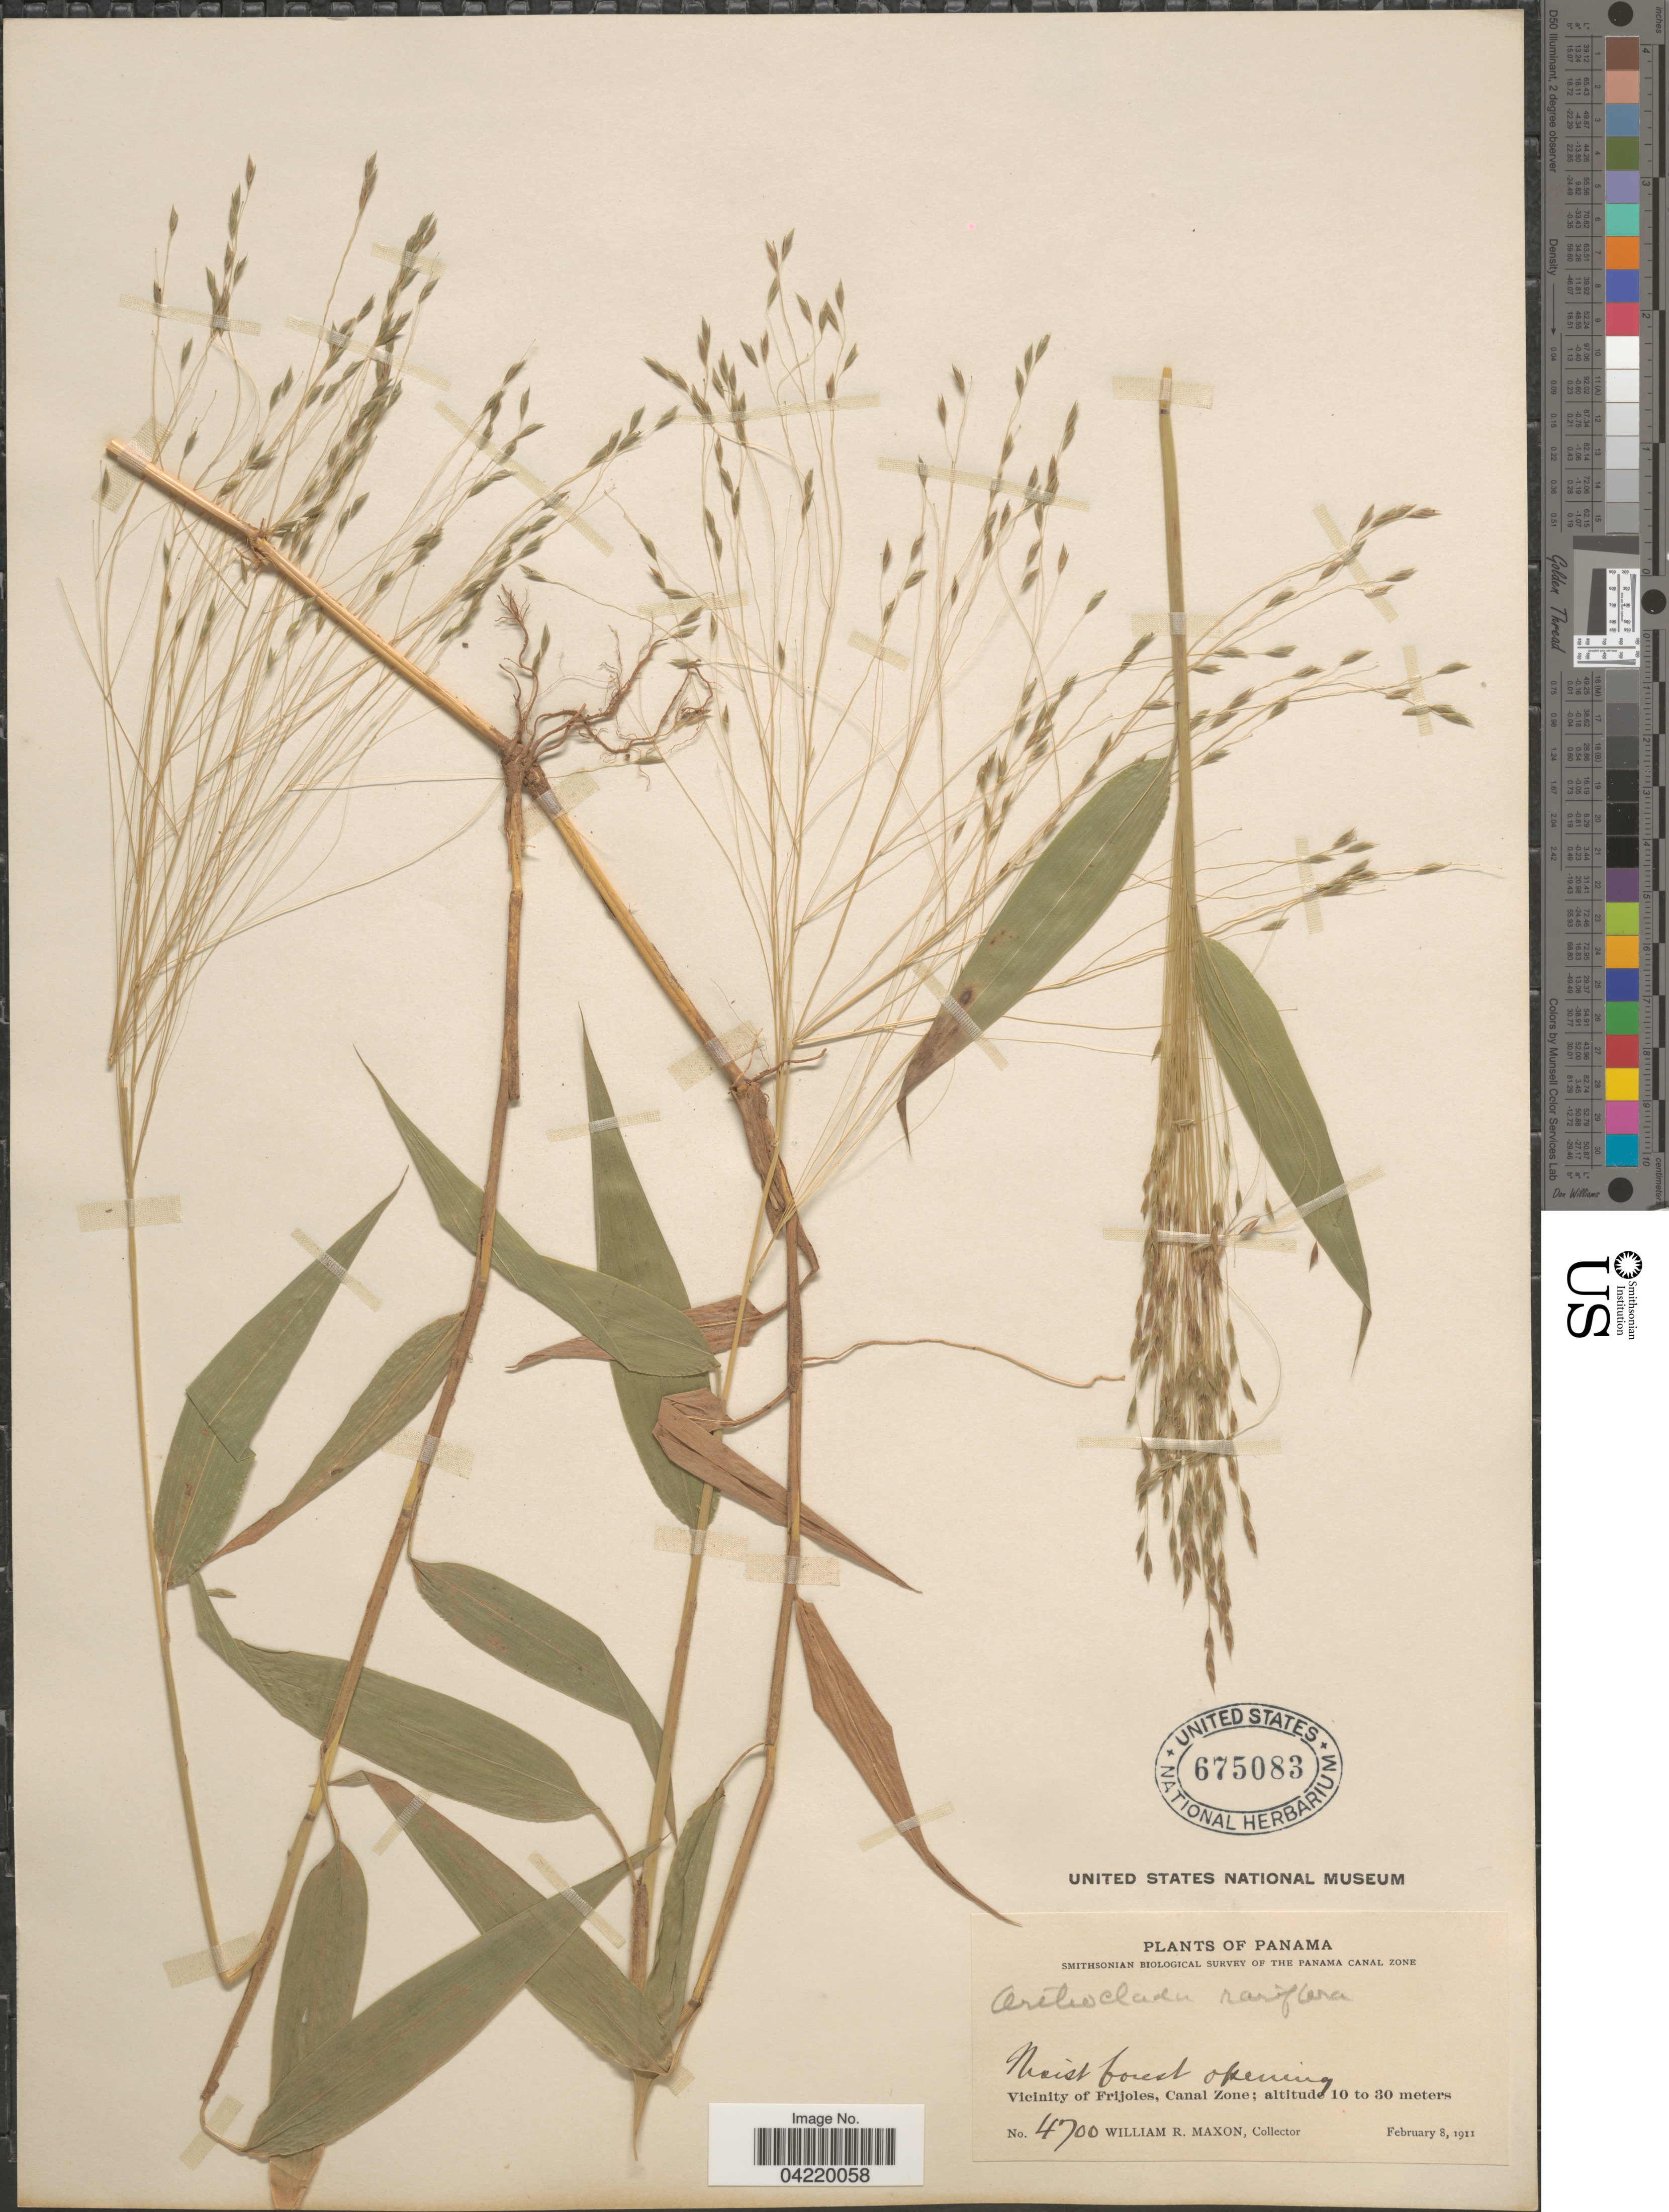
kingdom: Plantae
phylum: Tracheophyta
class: Liliopsida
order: Poales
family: Poaceae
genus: Orthoclada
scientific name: Orthoclada laxa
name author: P. Beauv.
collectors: W. R. Maxon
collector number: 4700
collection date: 1911-02-08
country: Panama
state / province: Colón / Panamá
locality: Smithsonian Biological Survey of the Panama Canal Zone. Moist forest opening. Vicinity of Frijoles, Canal Zone.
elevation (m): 10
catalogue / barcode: US 675083